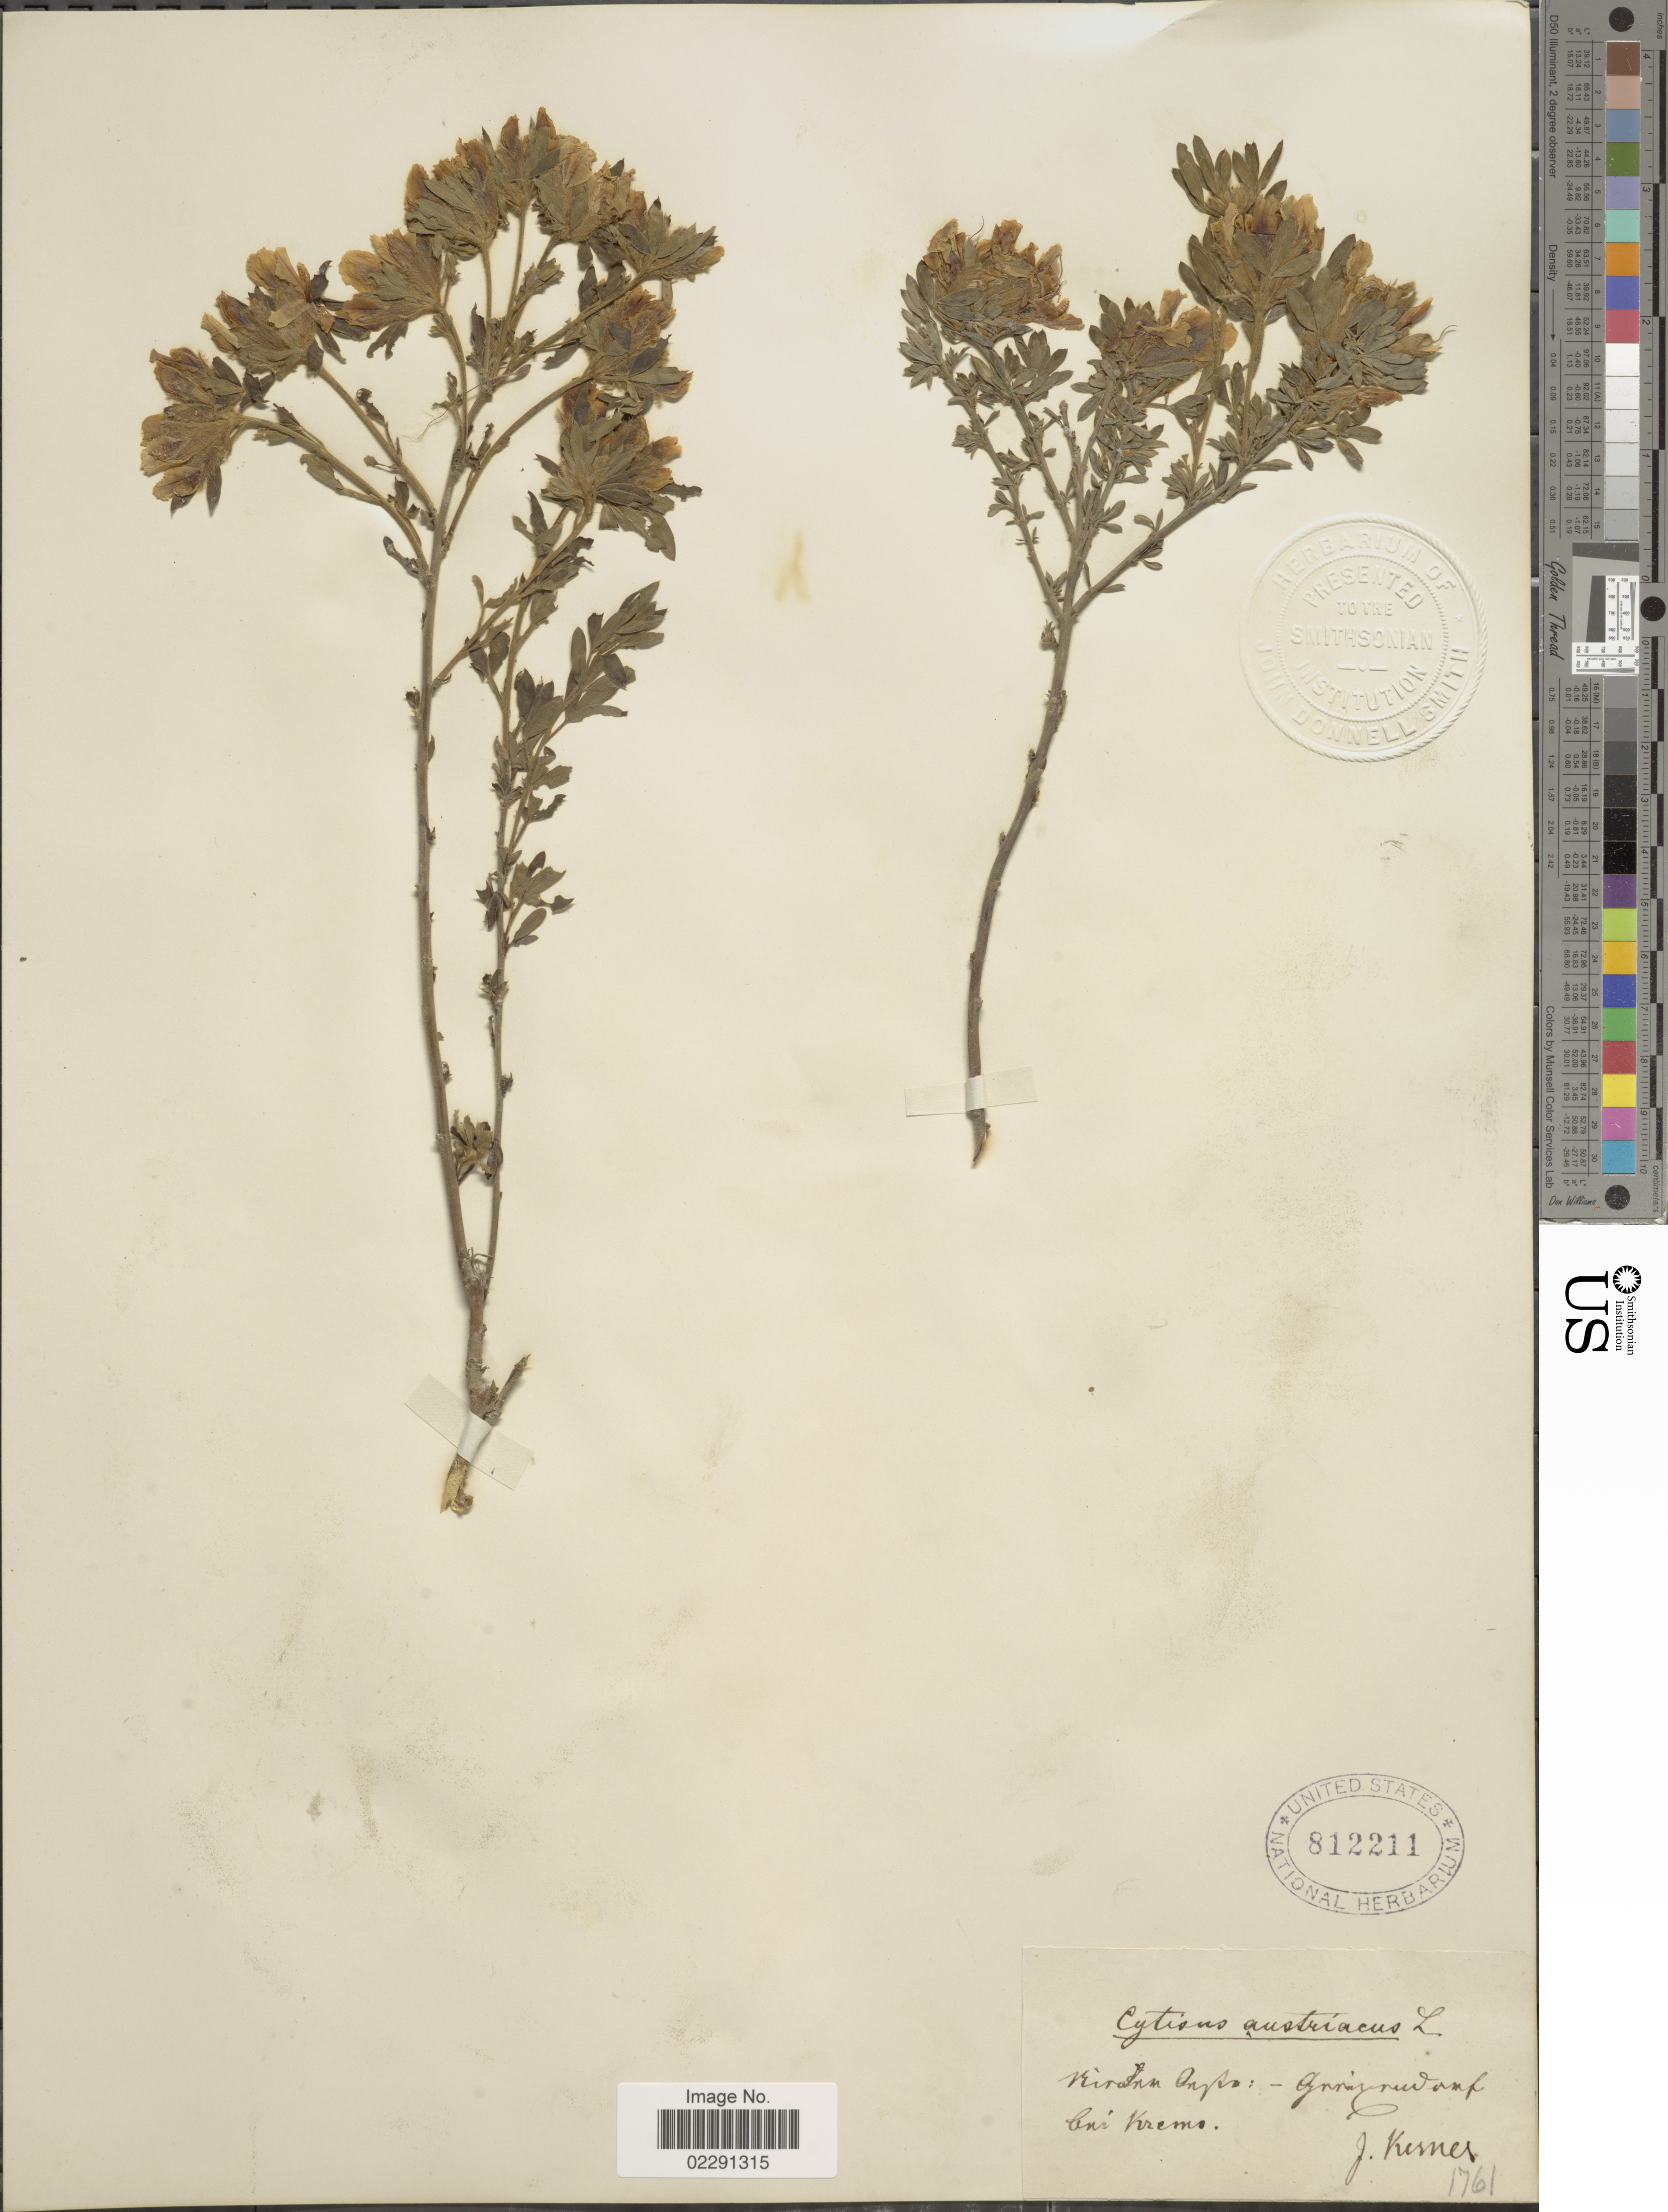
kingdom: Plantae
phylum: Tracheophyta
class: Magnoliopsida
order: Fabales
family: Fabaceae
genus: Cytisus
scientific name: Cytisus austriacus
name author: L.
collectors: J. Kerner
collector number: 1761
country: Austria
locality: Lorajmm Anfra:- Agnnarnudamp, buz Krems. [interpreted]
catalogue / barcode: US 812211